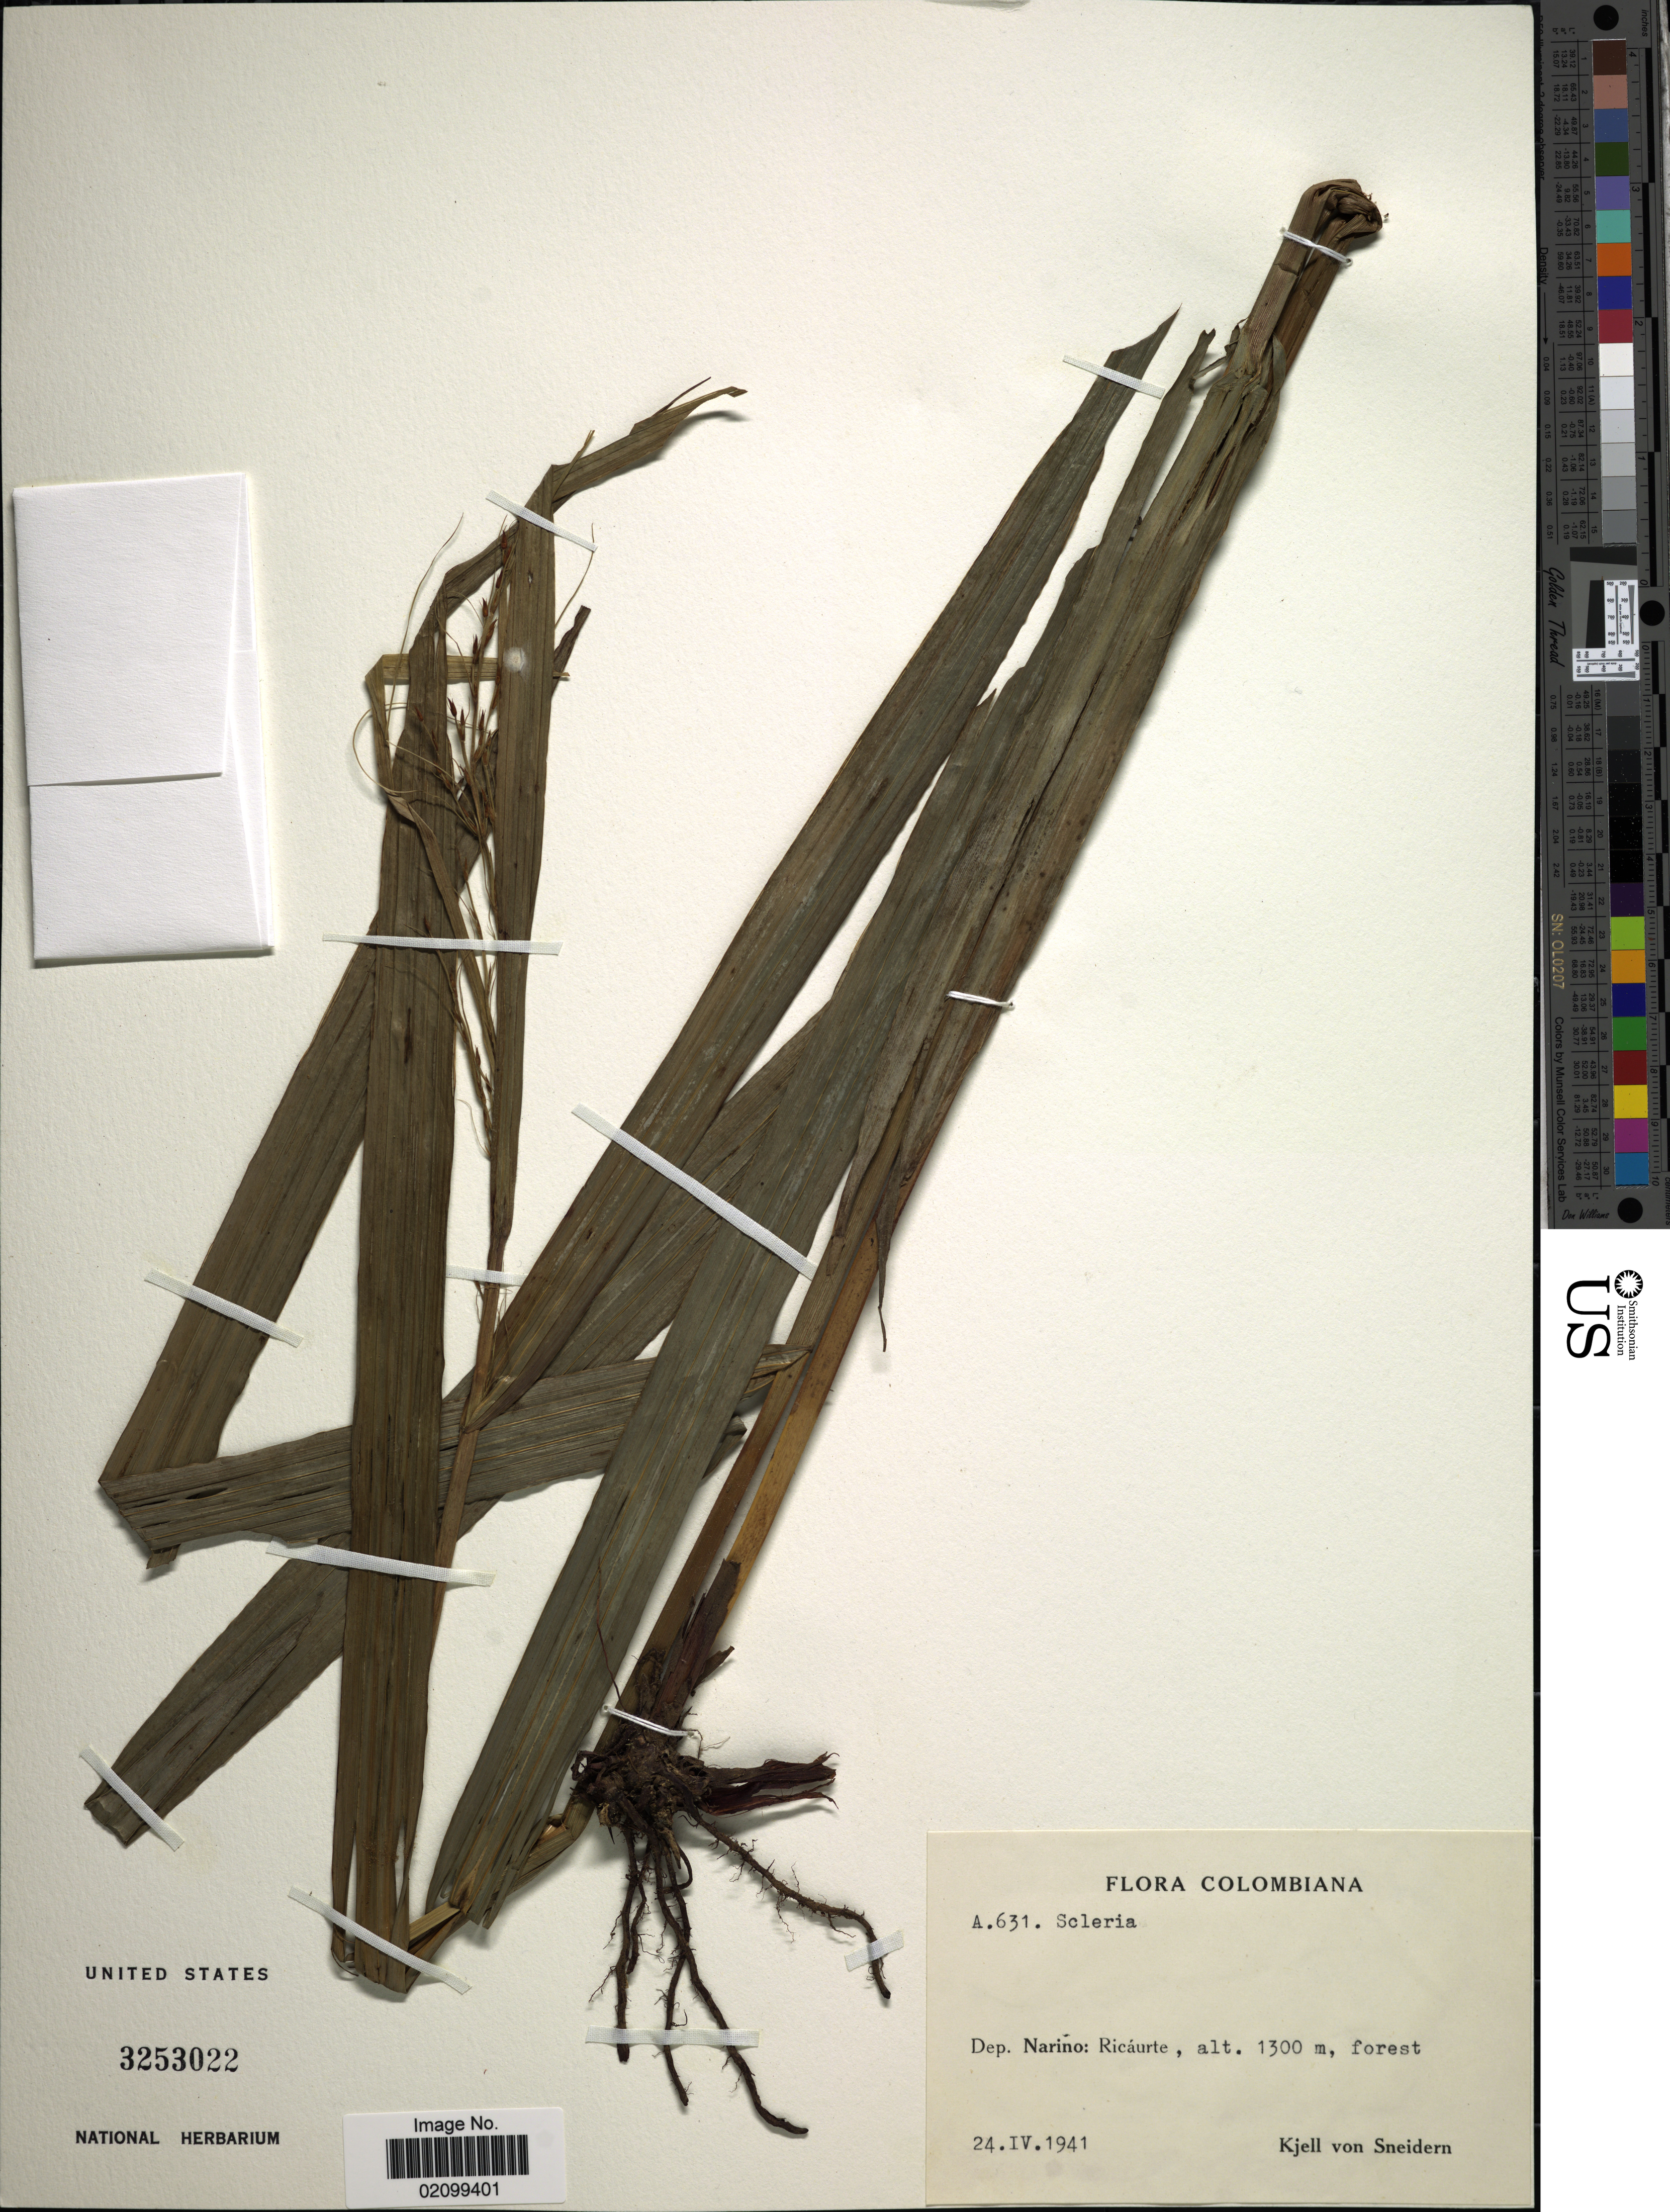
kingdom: Plantae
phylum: Tracheophyta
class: Liliopsida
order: Poales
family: Cyperaceae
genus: Scleria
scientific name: Scleria sp.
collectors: K. von Sneidern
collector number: A631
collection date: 1941-04-24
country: Colombia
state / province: Nariño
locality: Dep. Narino: Ricaurte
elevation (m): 1300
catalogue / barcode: US 3253022